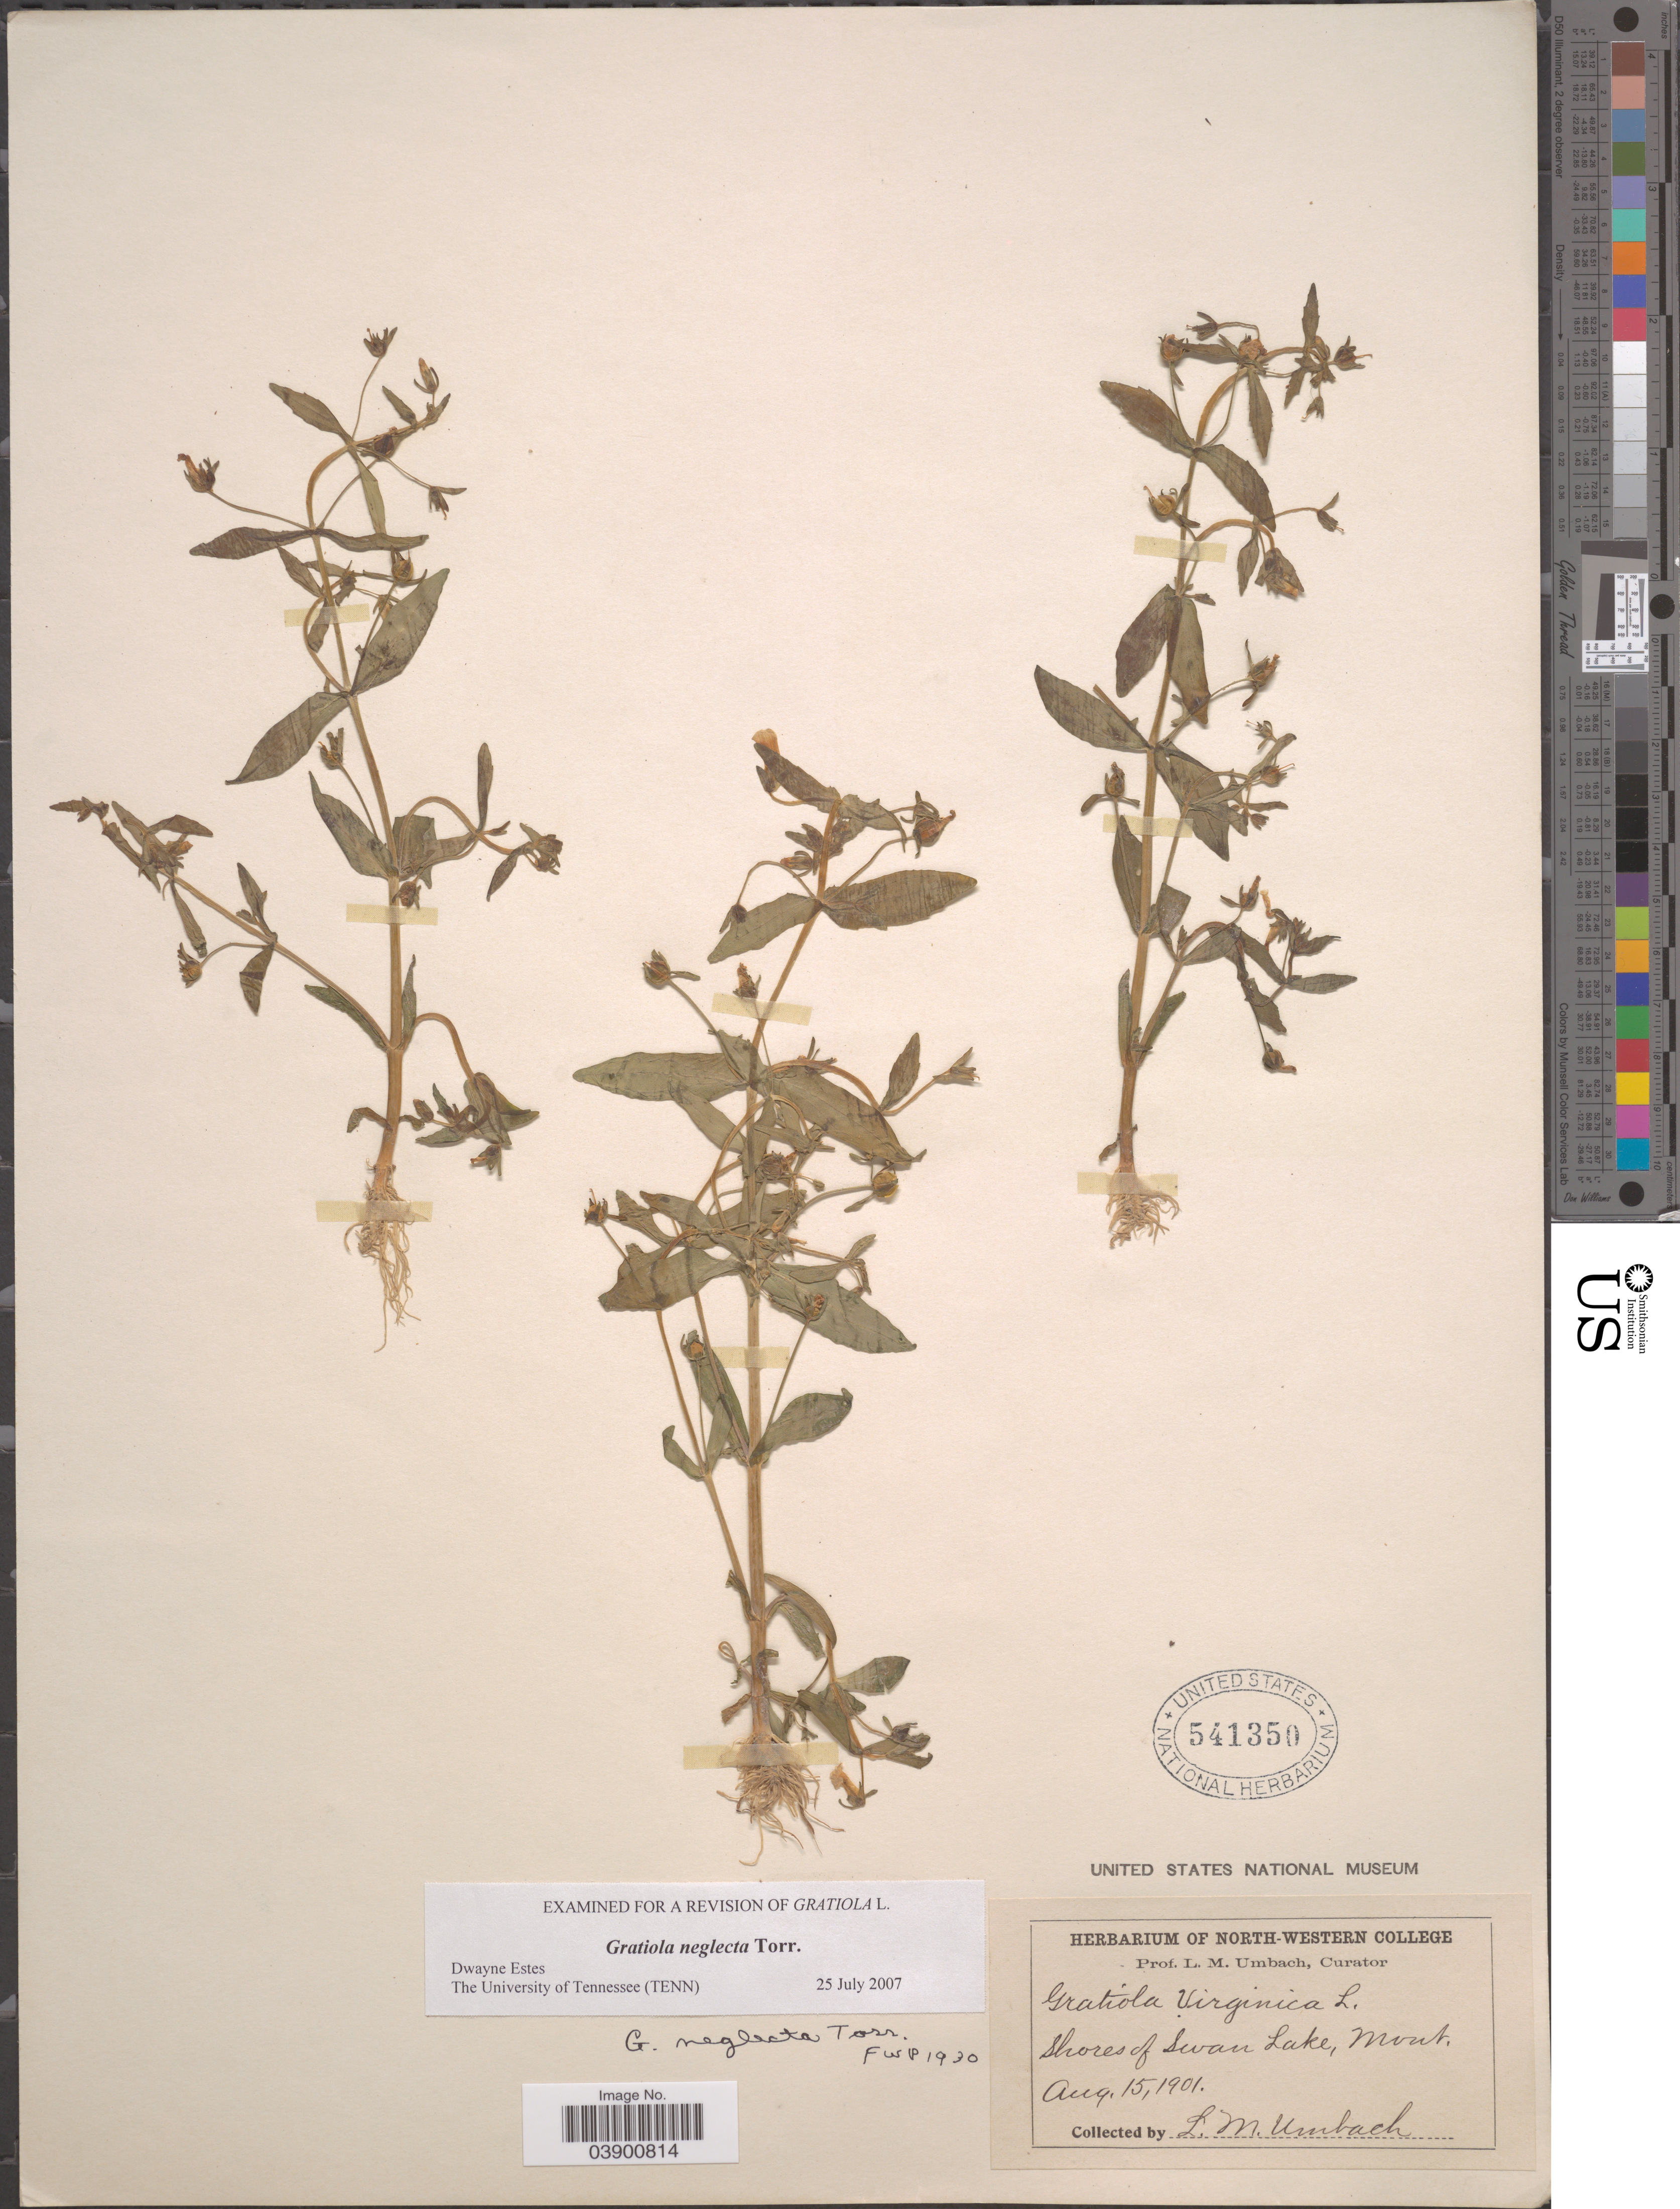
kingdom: Plantae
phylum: Tracheophyta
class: Magnoliopsida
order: Lamiales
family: Plantaginaceae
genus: Gratiola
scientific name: Gratiola neglecta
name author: Torr.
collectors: L. M. Umbach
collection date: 1901-08-15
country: United States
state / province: Montana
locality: Shores of Swan Lake.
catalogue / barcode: US 541350